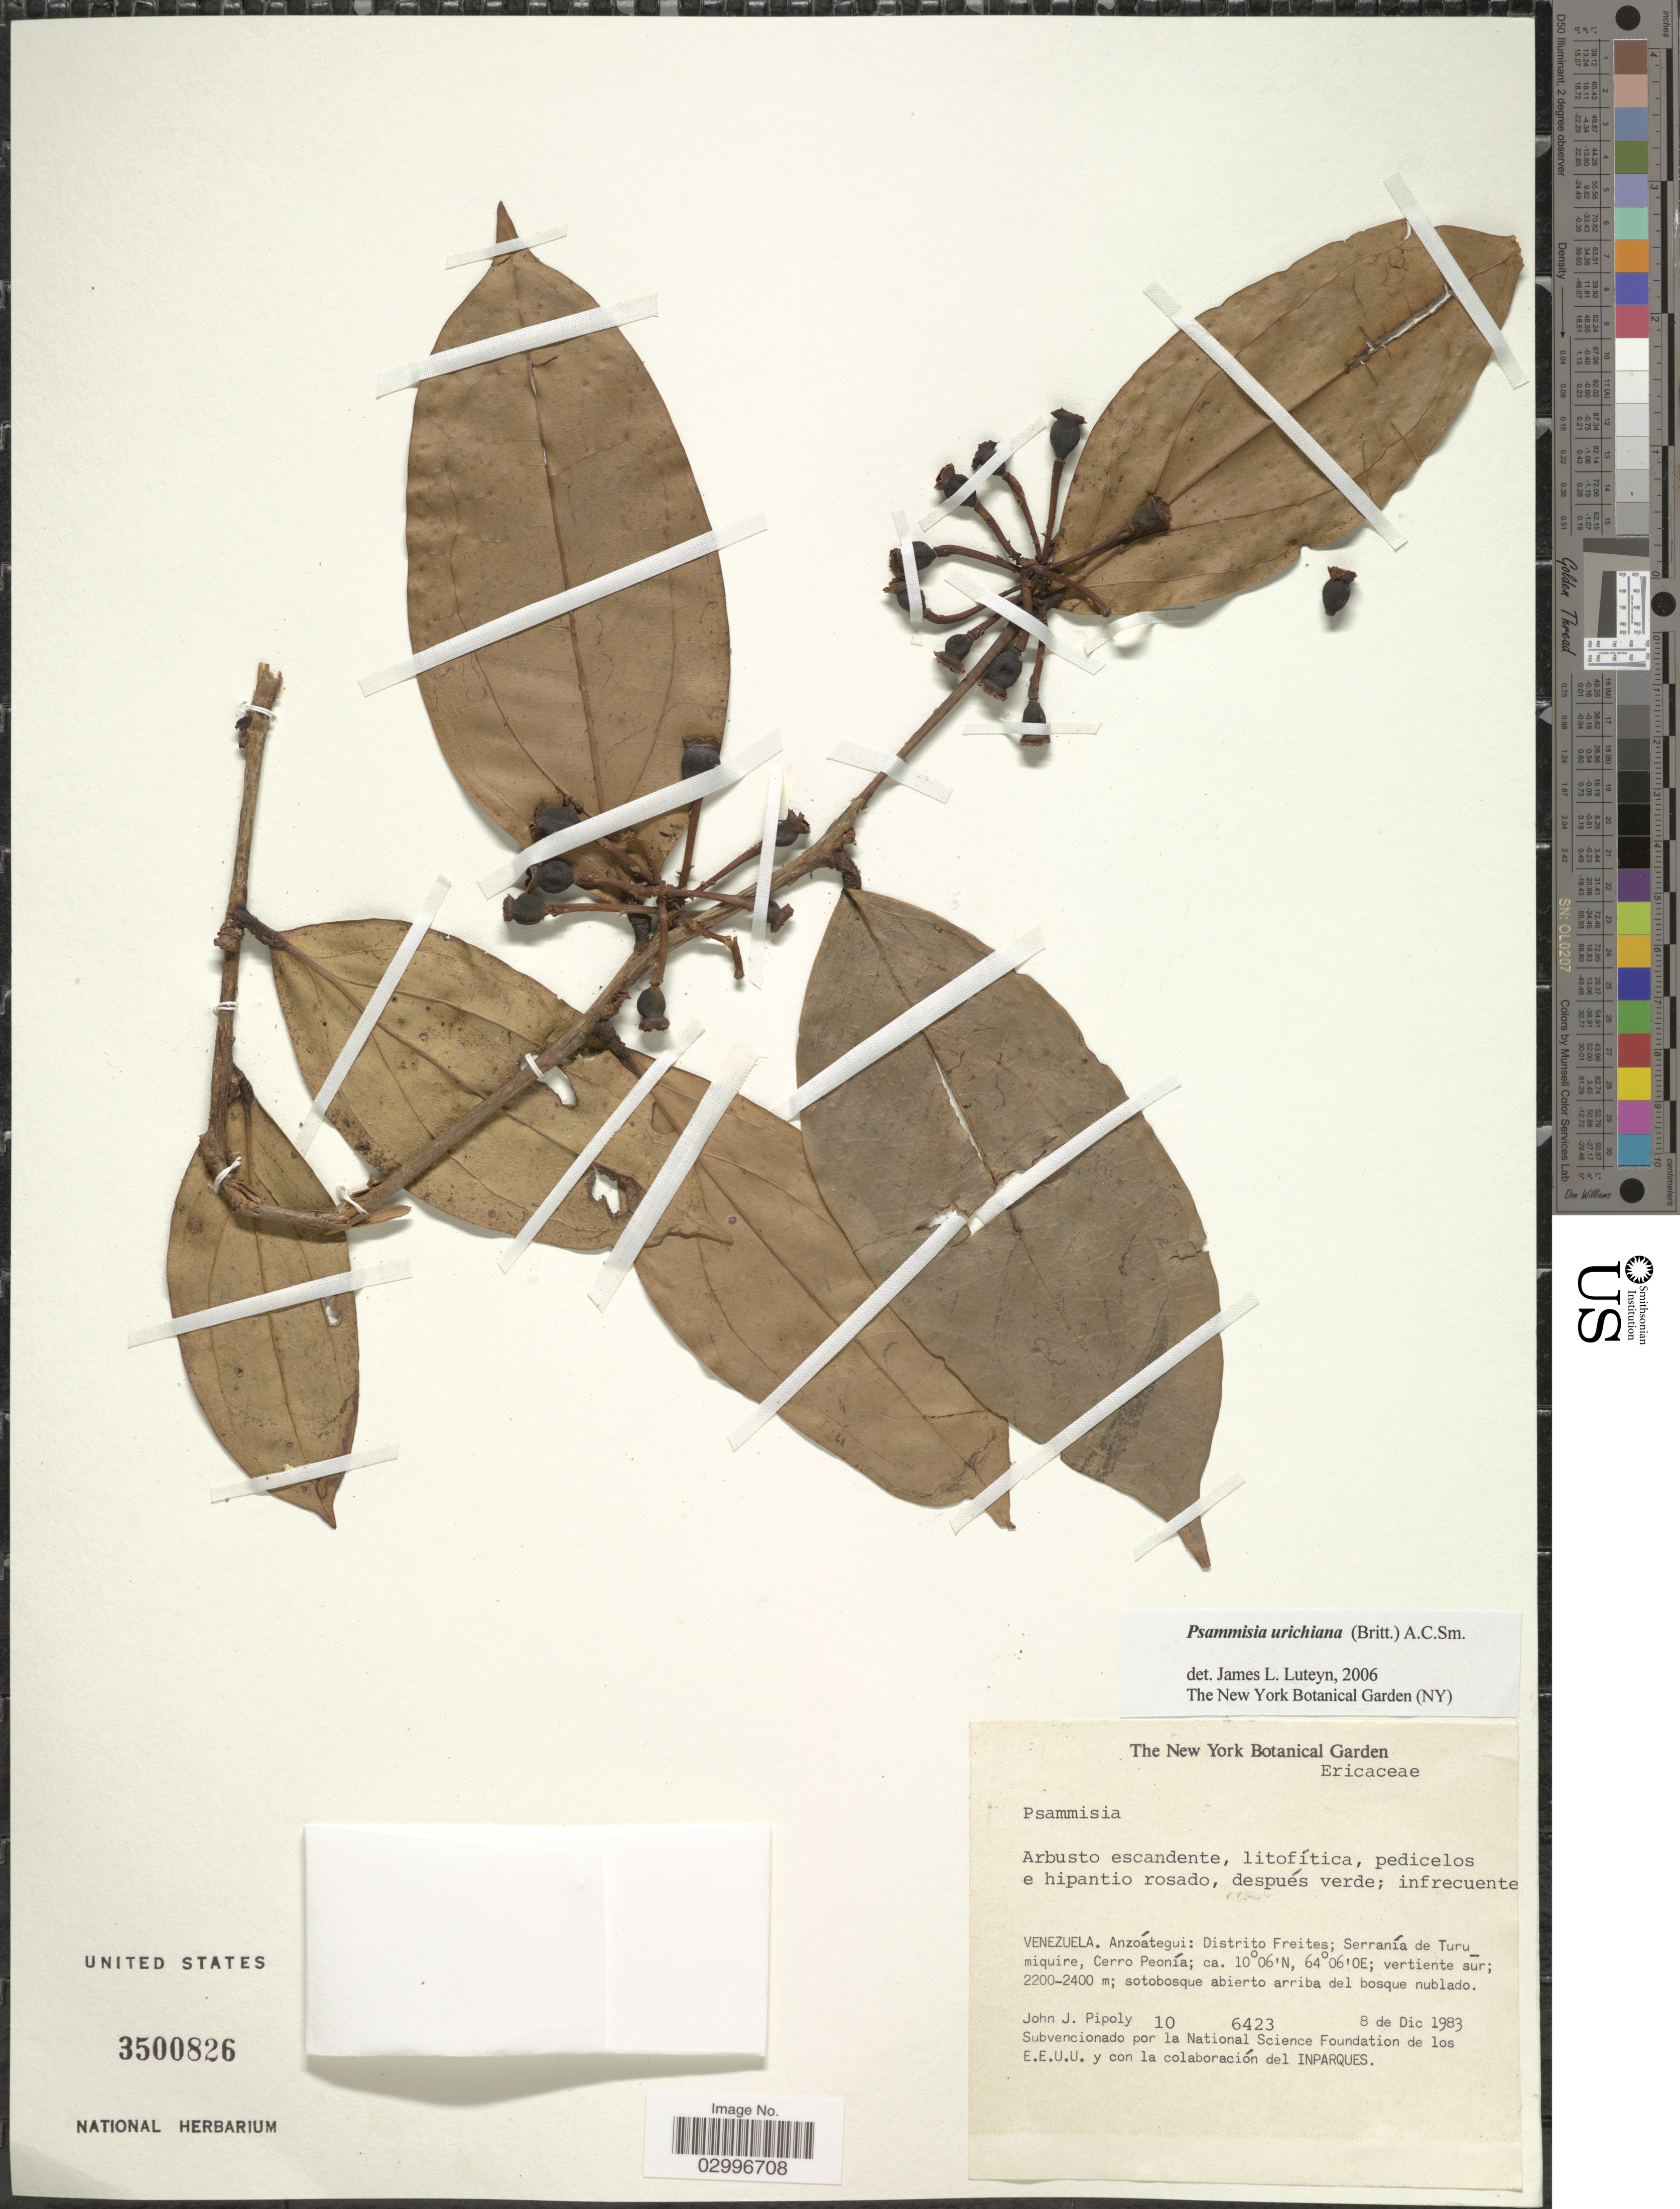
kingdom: Plantae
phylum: Tracheophyta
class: Magnoliopsida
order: Ericales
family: Ericaceae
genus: Psammisia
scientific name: Psammisia urichiana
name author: (Britton) A.C. Sm.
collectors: J. J. Pipoly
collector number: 106423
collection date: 1983-12-08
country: Venezuela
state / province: Anzoategui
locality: Distrito Freites; Serranía de Turumiquire, Cerro Peonía.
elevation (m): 2200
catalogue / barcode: US 3500826